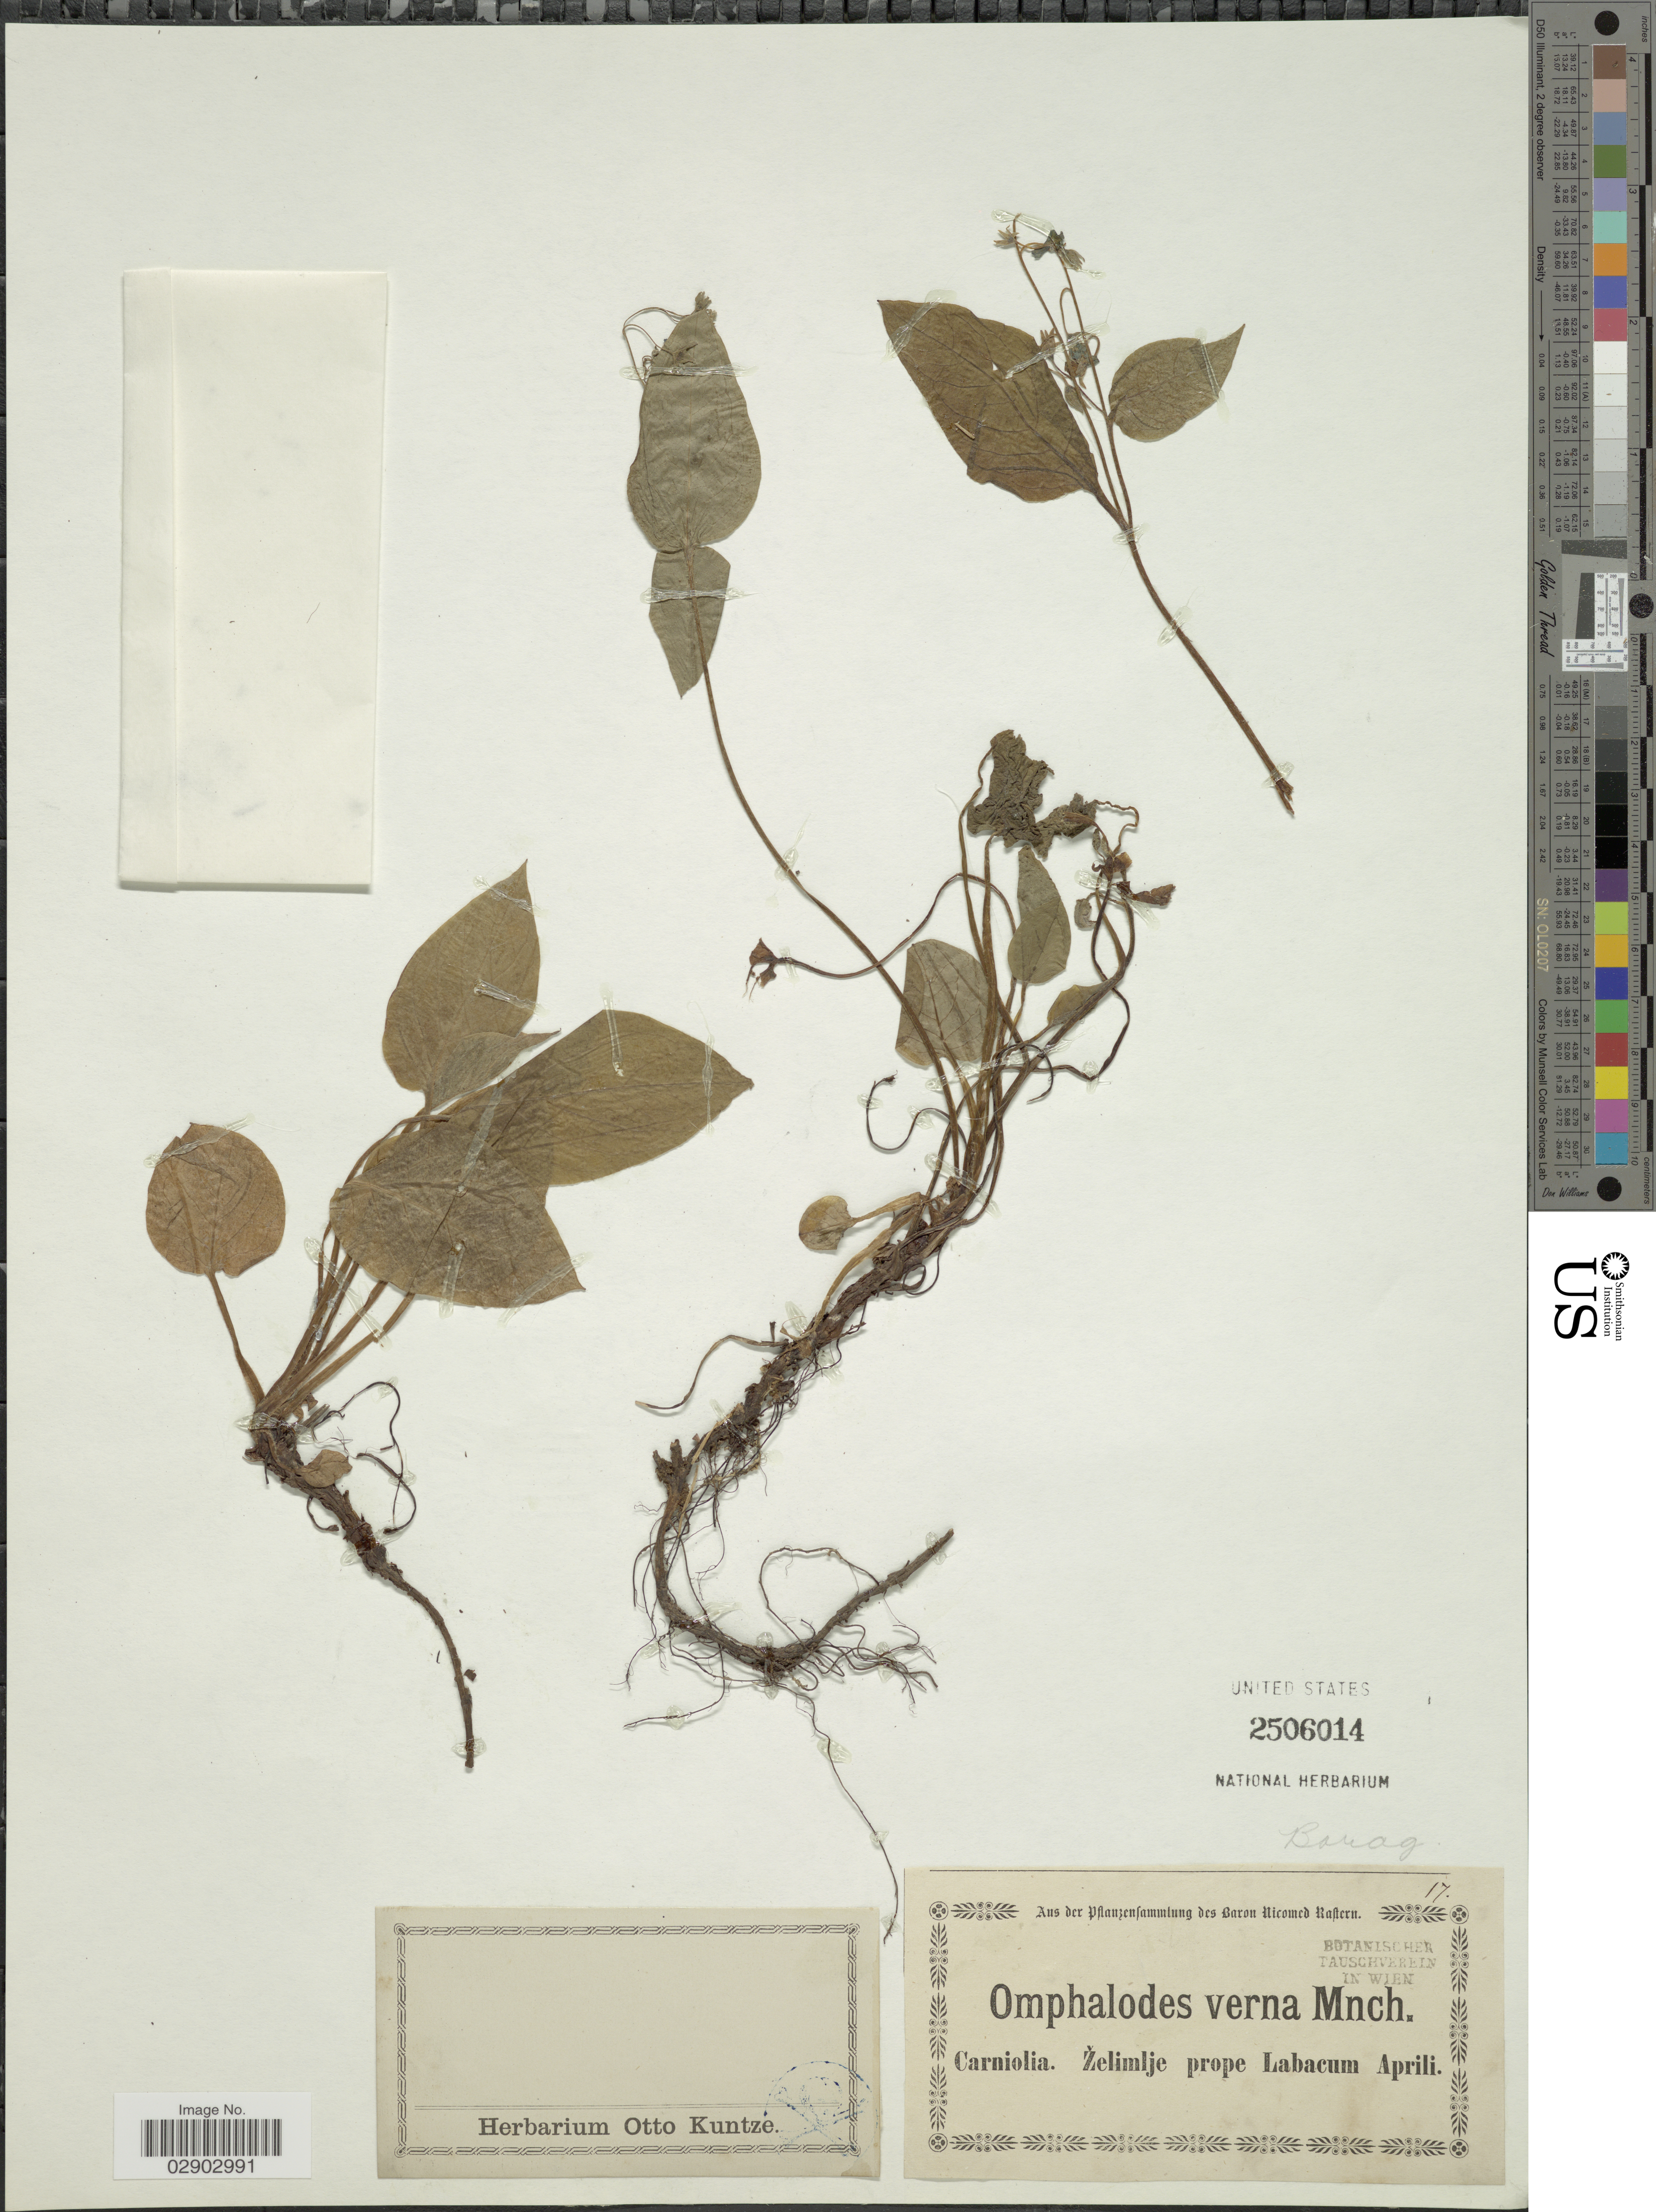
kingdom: Plantae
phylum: Tracheophyta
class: Magnoliopsida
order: Boraginales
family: Boraginaceae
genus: Omphalodes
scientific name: Omphalodes verna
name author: Moench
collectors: ex herb. Otto Kuntze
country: Slovenia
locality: Carniolia. Zelimlje prope Labacum Aprili.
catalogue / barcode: US 2506014